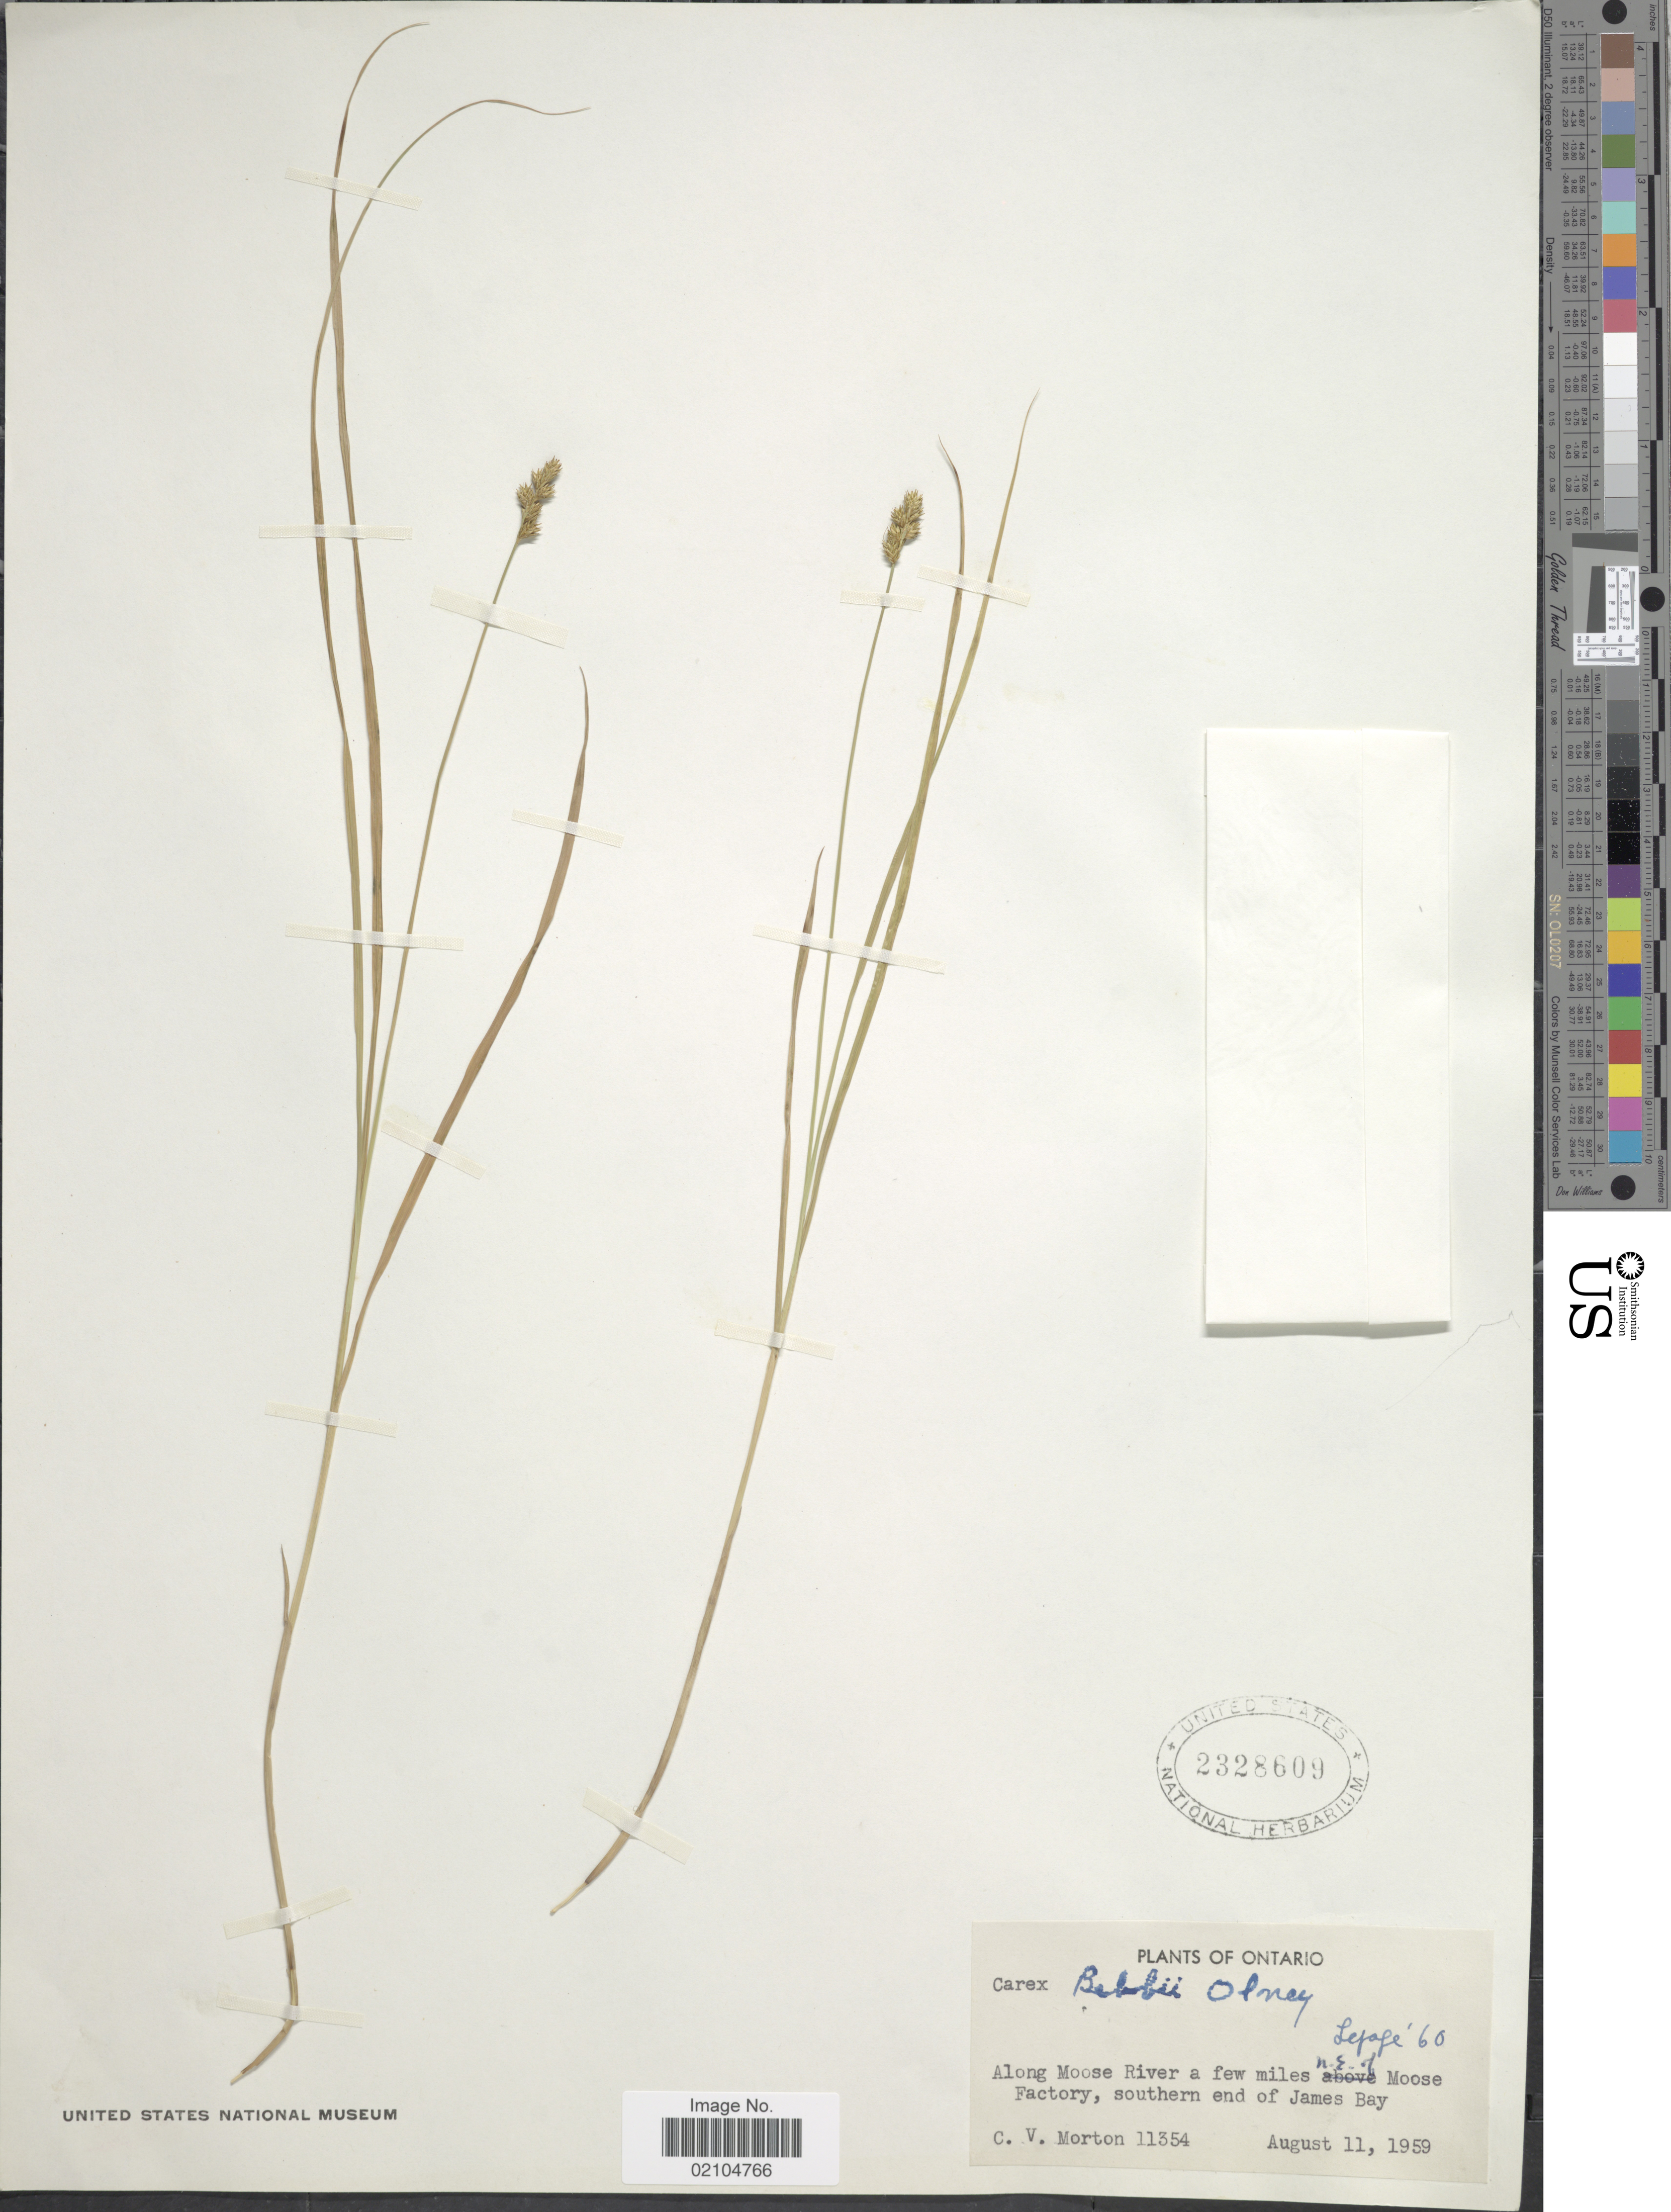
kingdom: Plantae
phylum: Tracheophyta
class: Liliopsida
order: Poales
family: Cyperaceae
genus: Carex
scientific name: Carex bebbii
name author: (L.H. Bailey) Olney ex Fernald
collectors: C. V. Morton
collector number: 11354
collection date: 1959-08-11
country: Canada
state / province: Ontario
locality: Along Moose River a few miles N.E. of Moose Factory, southern end of James Bay.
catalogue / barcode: US 2328609